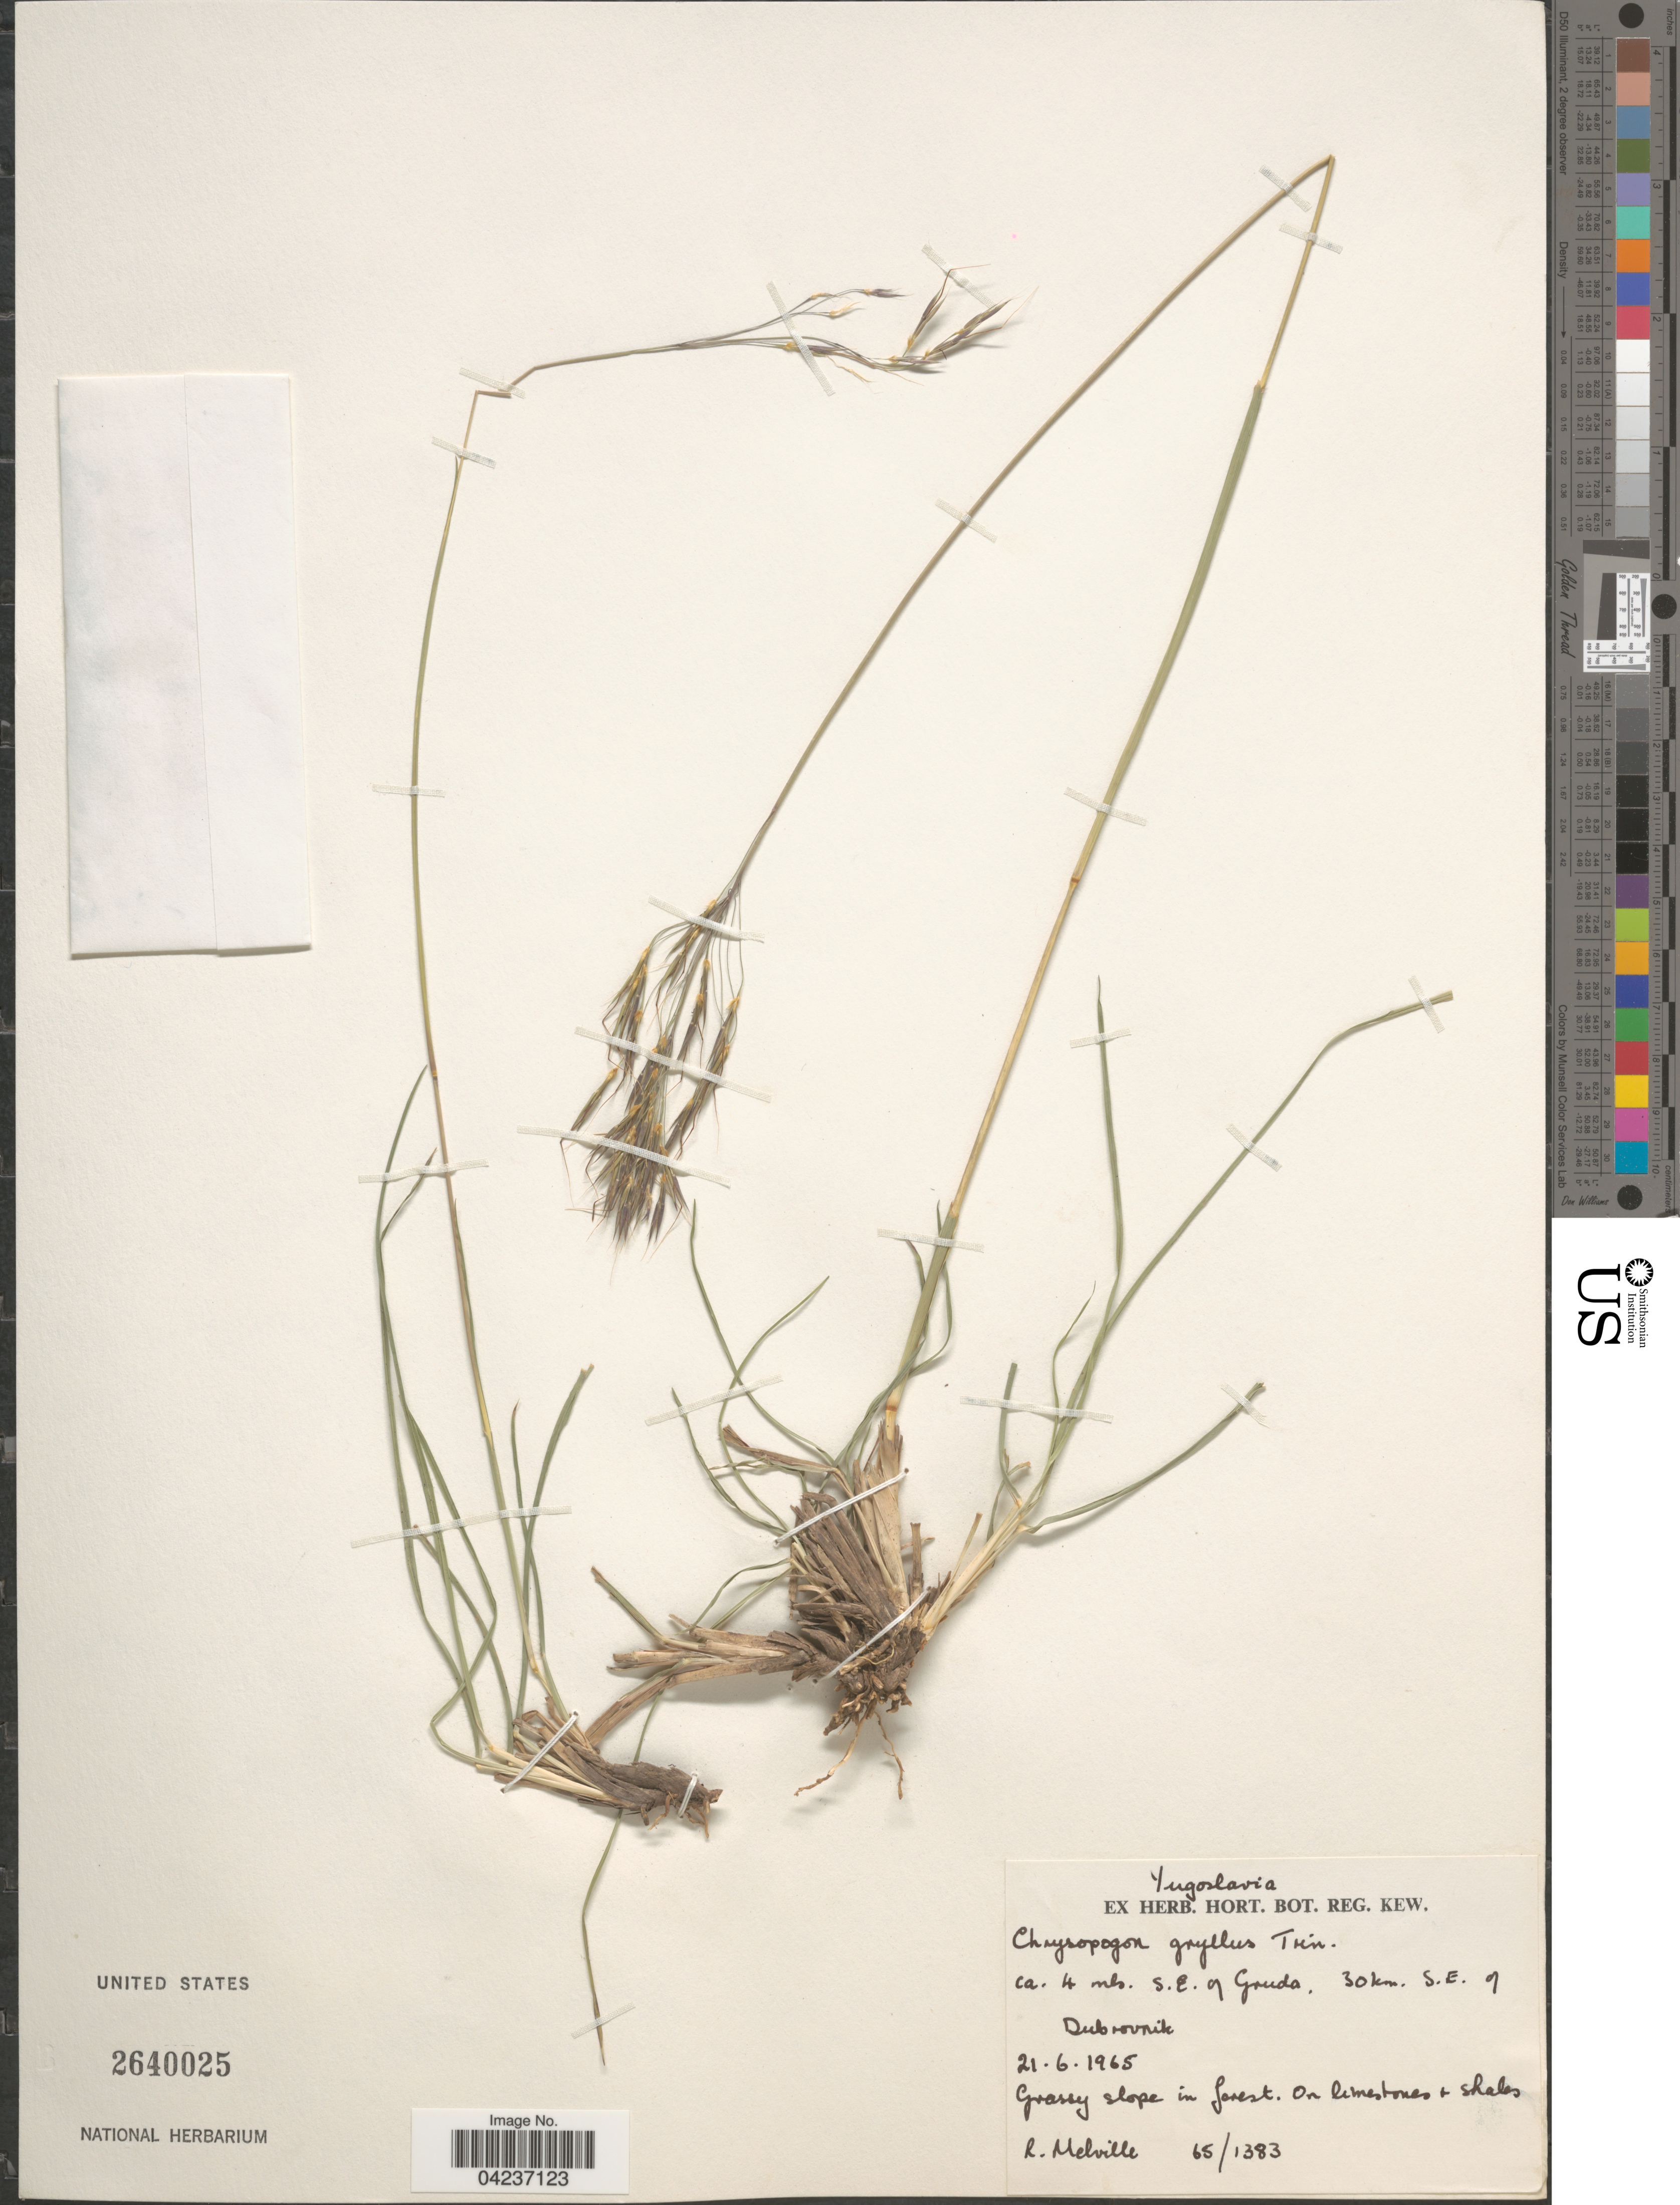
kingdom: Plantae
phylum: Tracheophyta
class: Liliopsida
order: Poales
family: Poaceae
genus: Chrysopogon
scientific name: Chrysopogon gryllus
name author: (L.) Trin.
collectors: R. Melville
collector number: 65/1383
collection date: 1965-06-21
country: Croatia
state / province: Dubrovnik-Neretva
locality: Yugoslavia. Ca. 4 mls. S.E. of Gouda. 30 km. S.E. of Dubrovnik.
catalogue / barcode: US 2640025